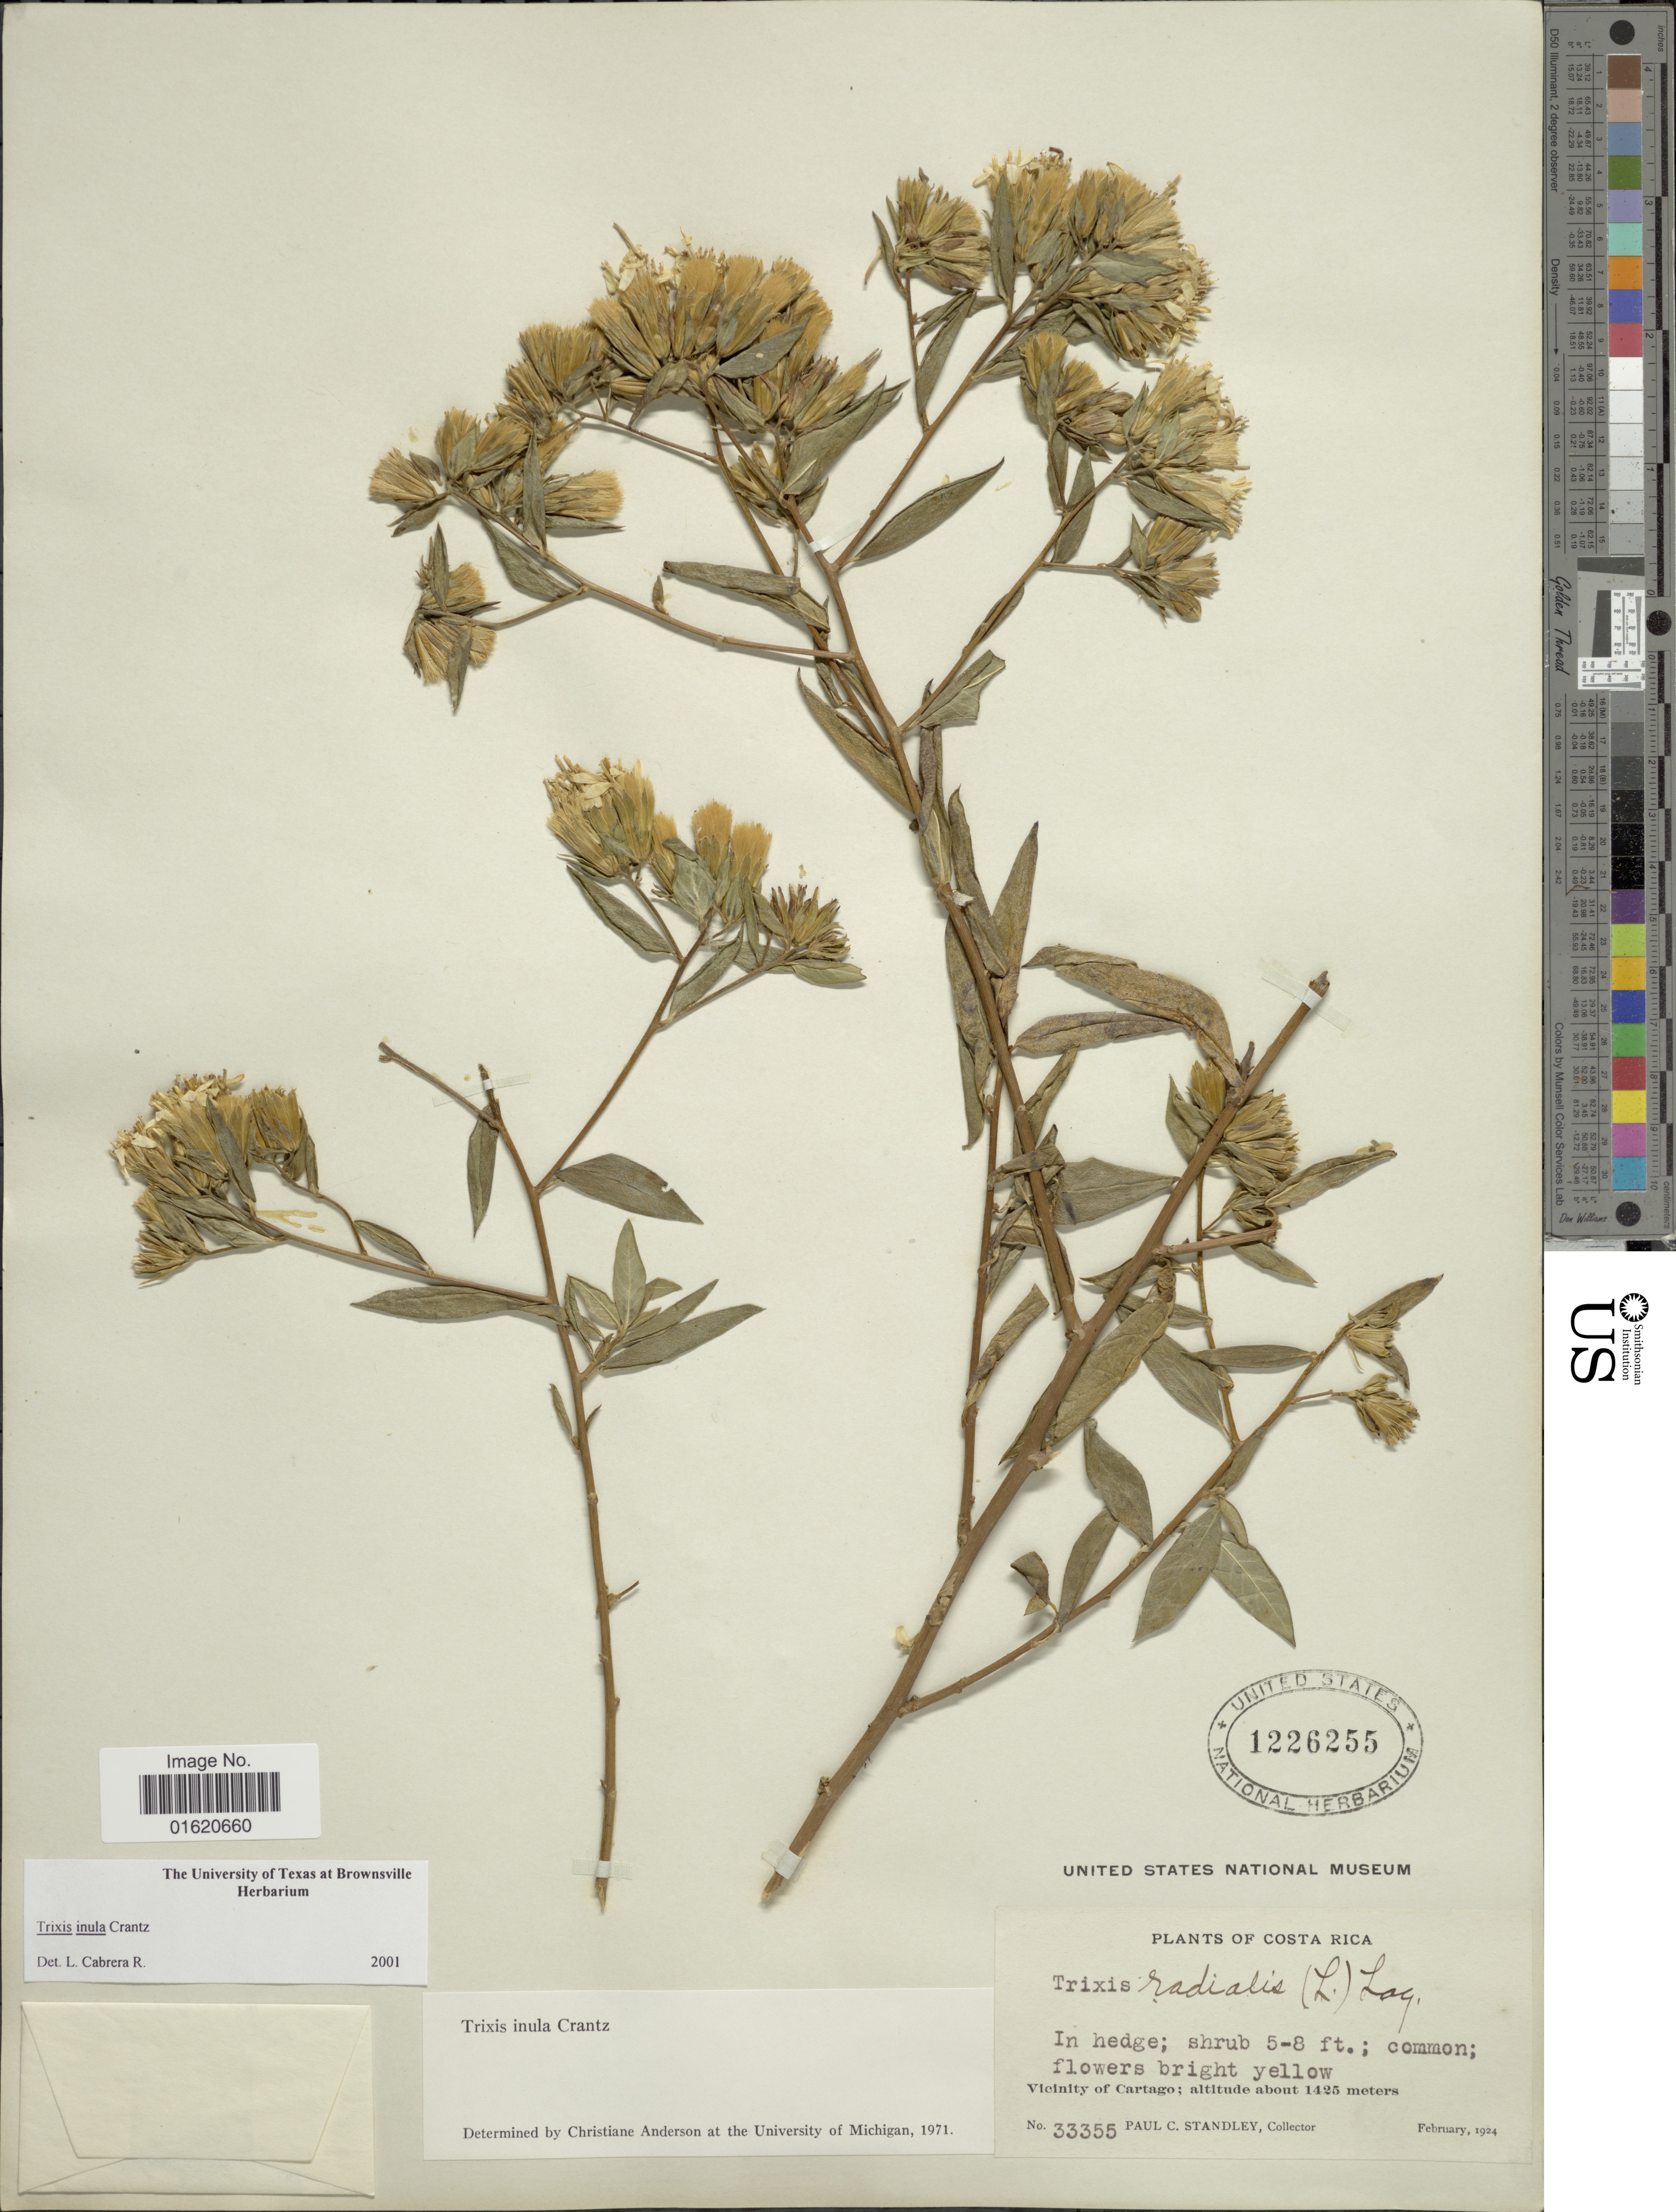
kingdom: Plantae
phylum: Tracheophyta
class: Magnoliopsida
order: Asterales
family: Asteraceae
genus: Trixis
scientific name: Trixis inula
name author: Crantz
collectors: P. C. Standley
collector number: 33355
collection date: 1924-02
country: Costa Rica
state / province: Cartago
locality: In hedge, vicinity of Cartago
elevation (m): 1425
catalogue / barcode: US 1226255